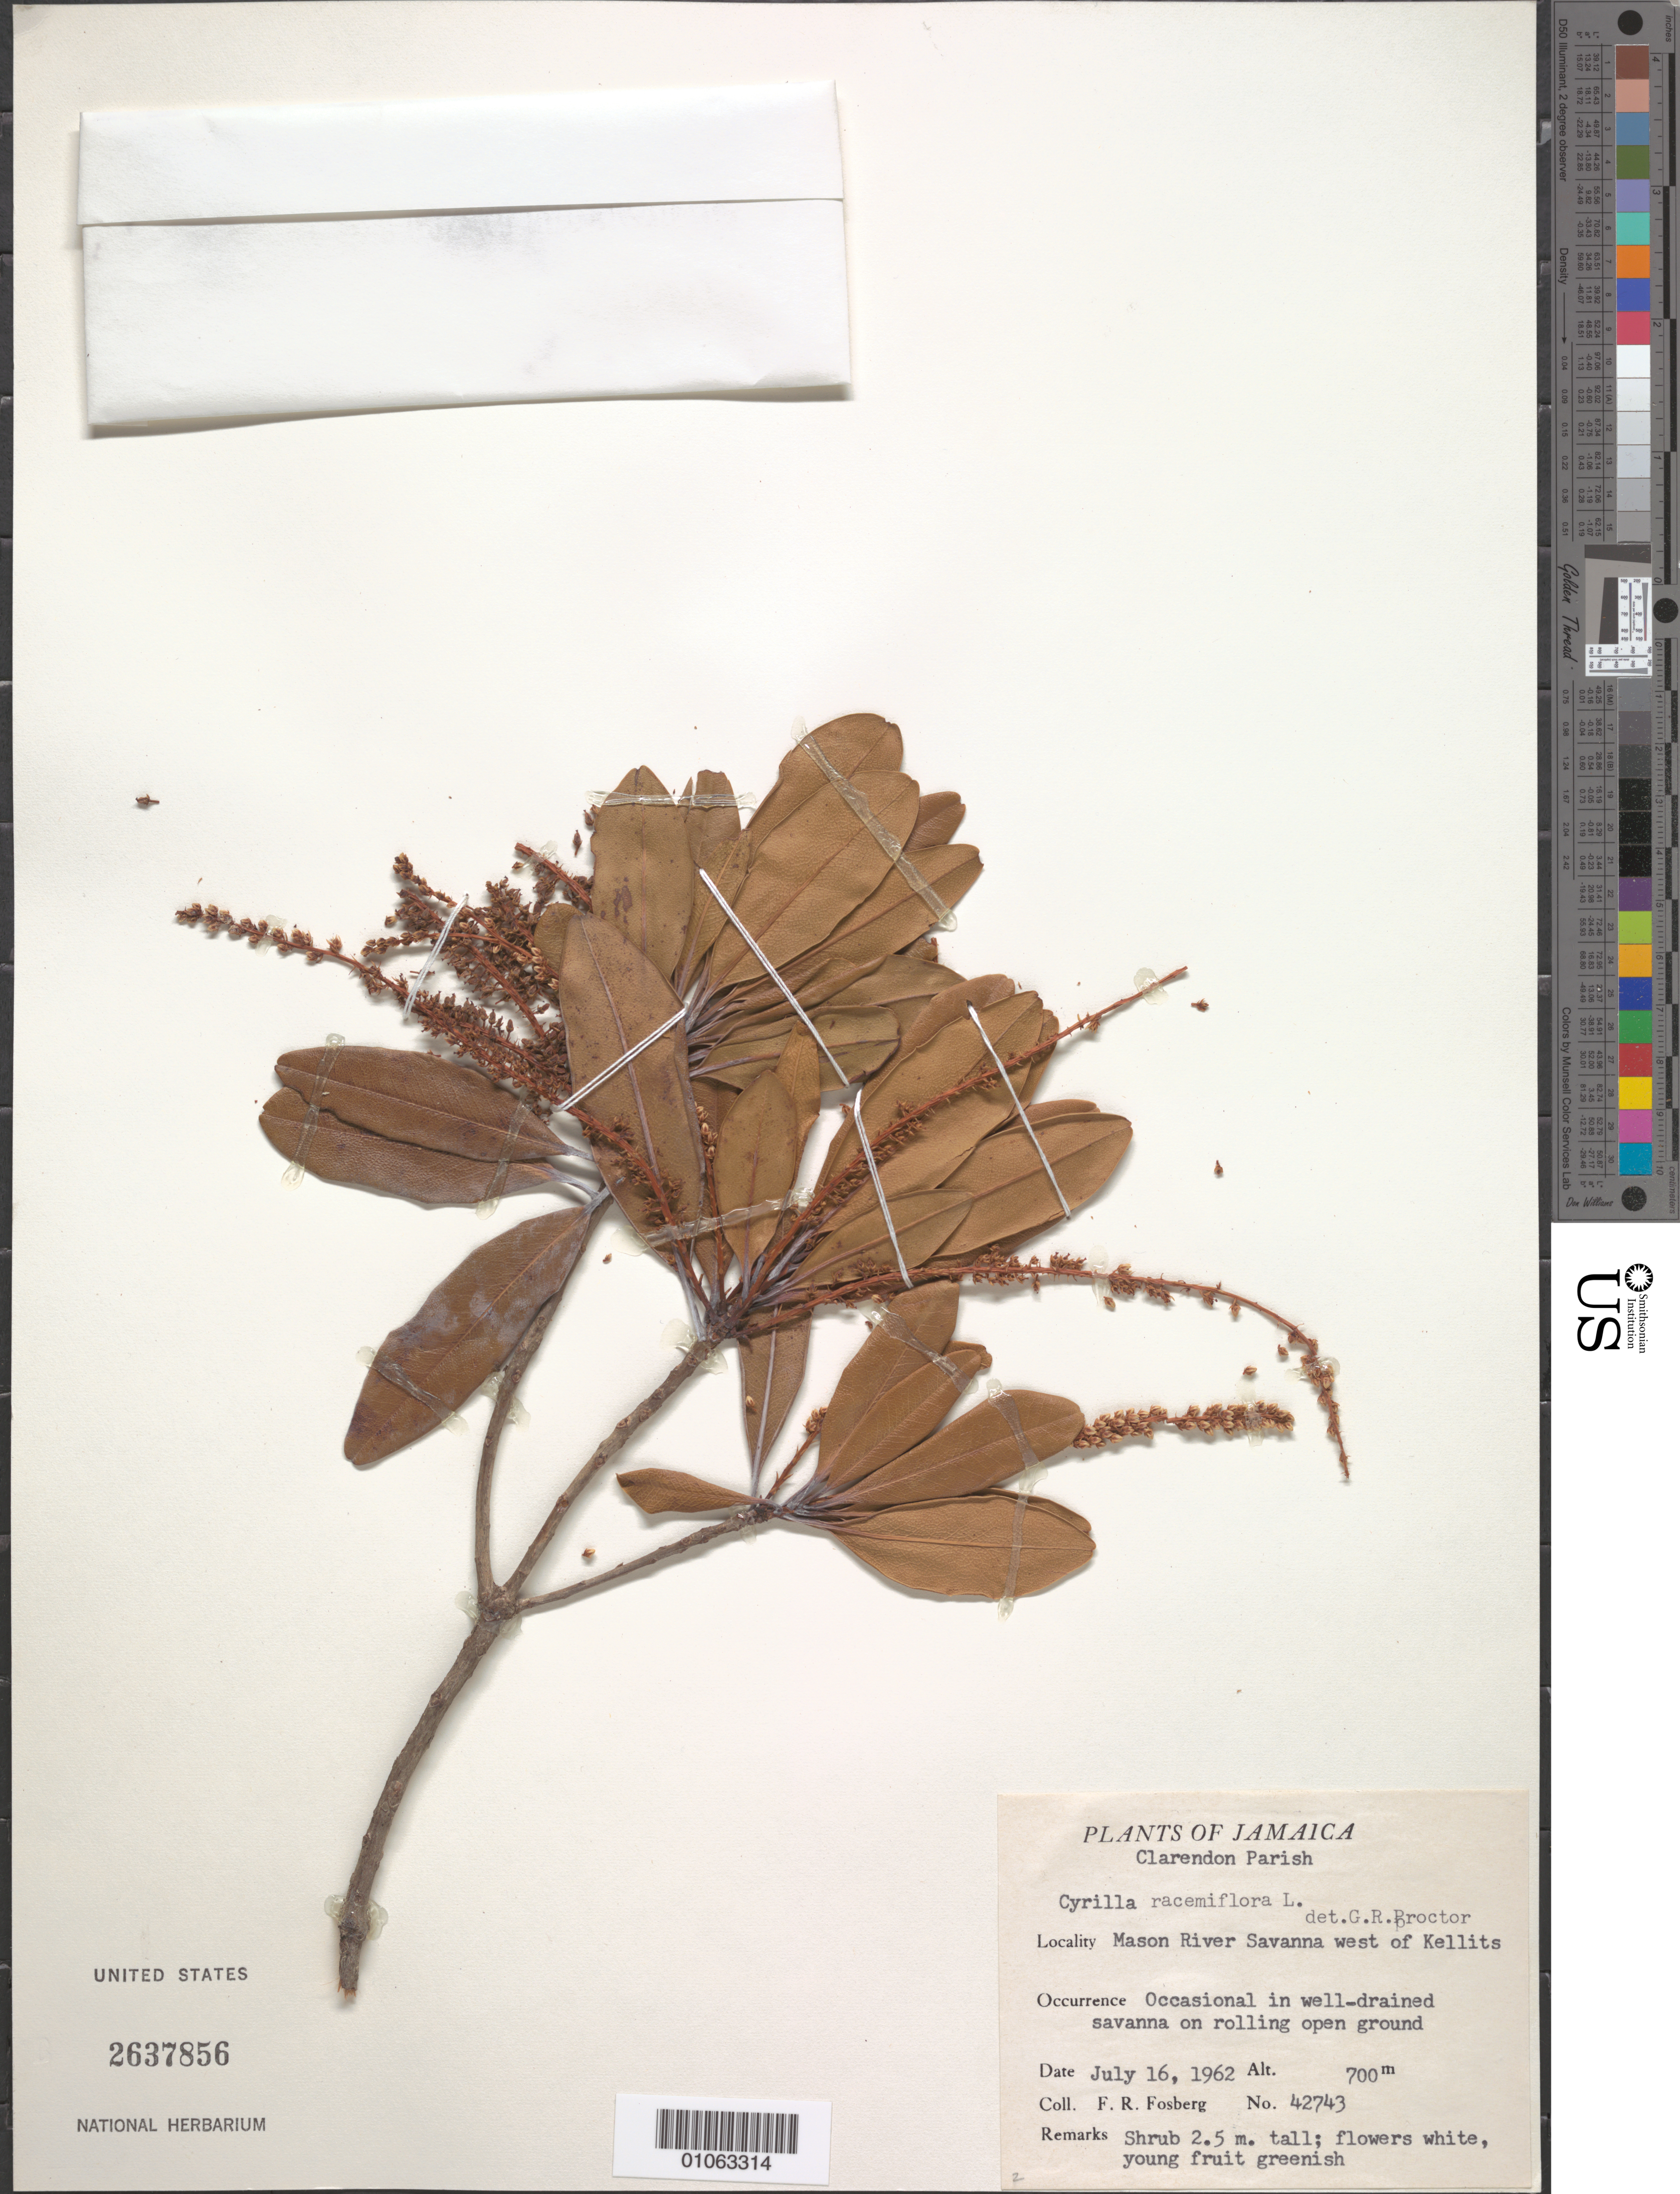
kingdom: Plantae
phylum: Tracheophyta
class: Magnoliopsida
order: Ericales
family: Cyrillaceae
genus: Cyrilla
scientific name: Cyrilla racemiflora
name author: L.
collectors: F. R. Fosberg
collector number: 42743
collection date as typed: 16 Jul 1962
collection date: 1962-07-16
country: Jamaica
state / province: Clarendon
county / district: Mason River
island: Jamaica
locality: West of Kellits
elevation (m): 700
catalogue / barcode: US 2637856